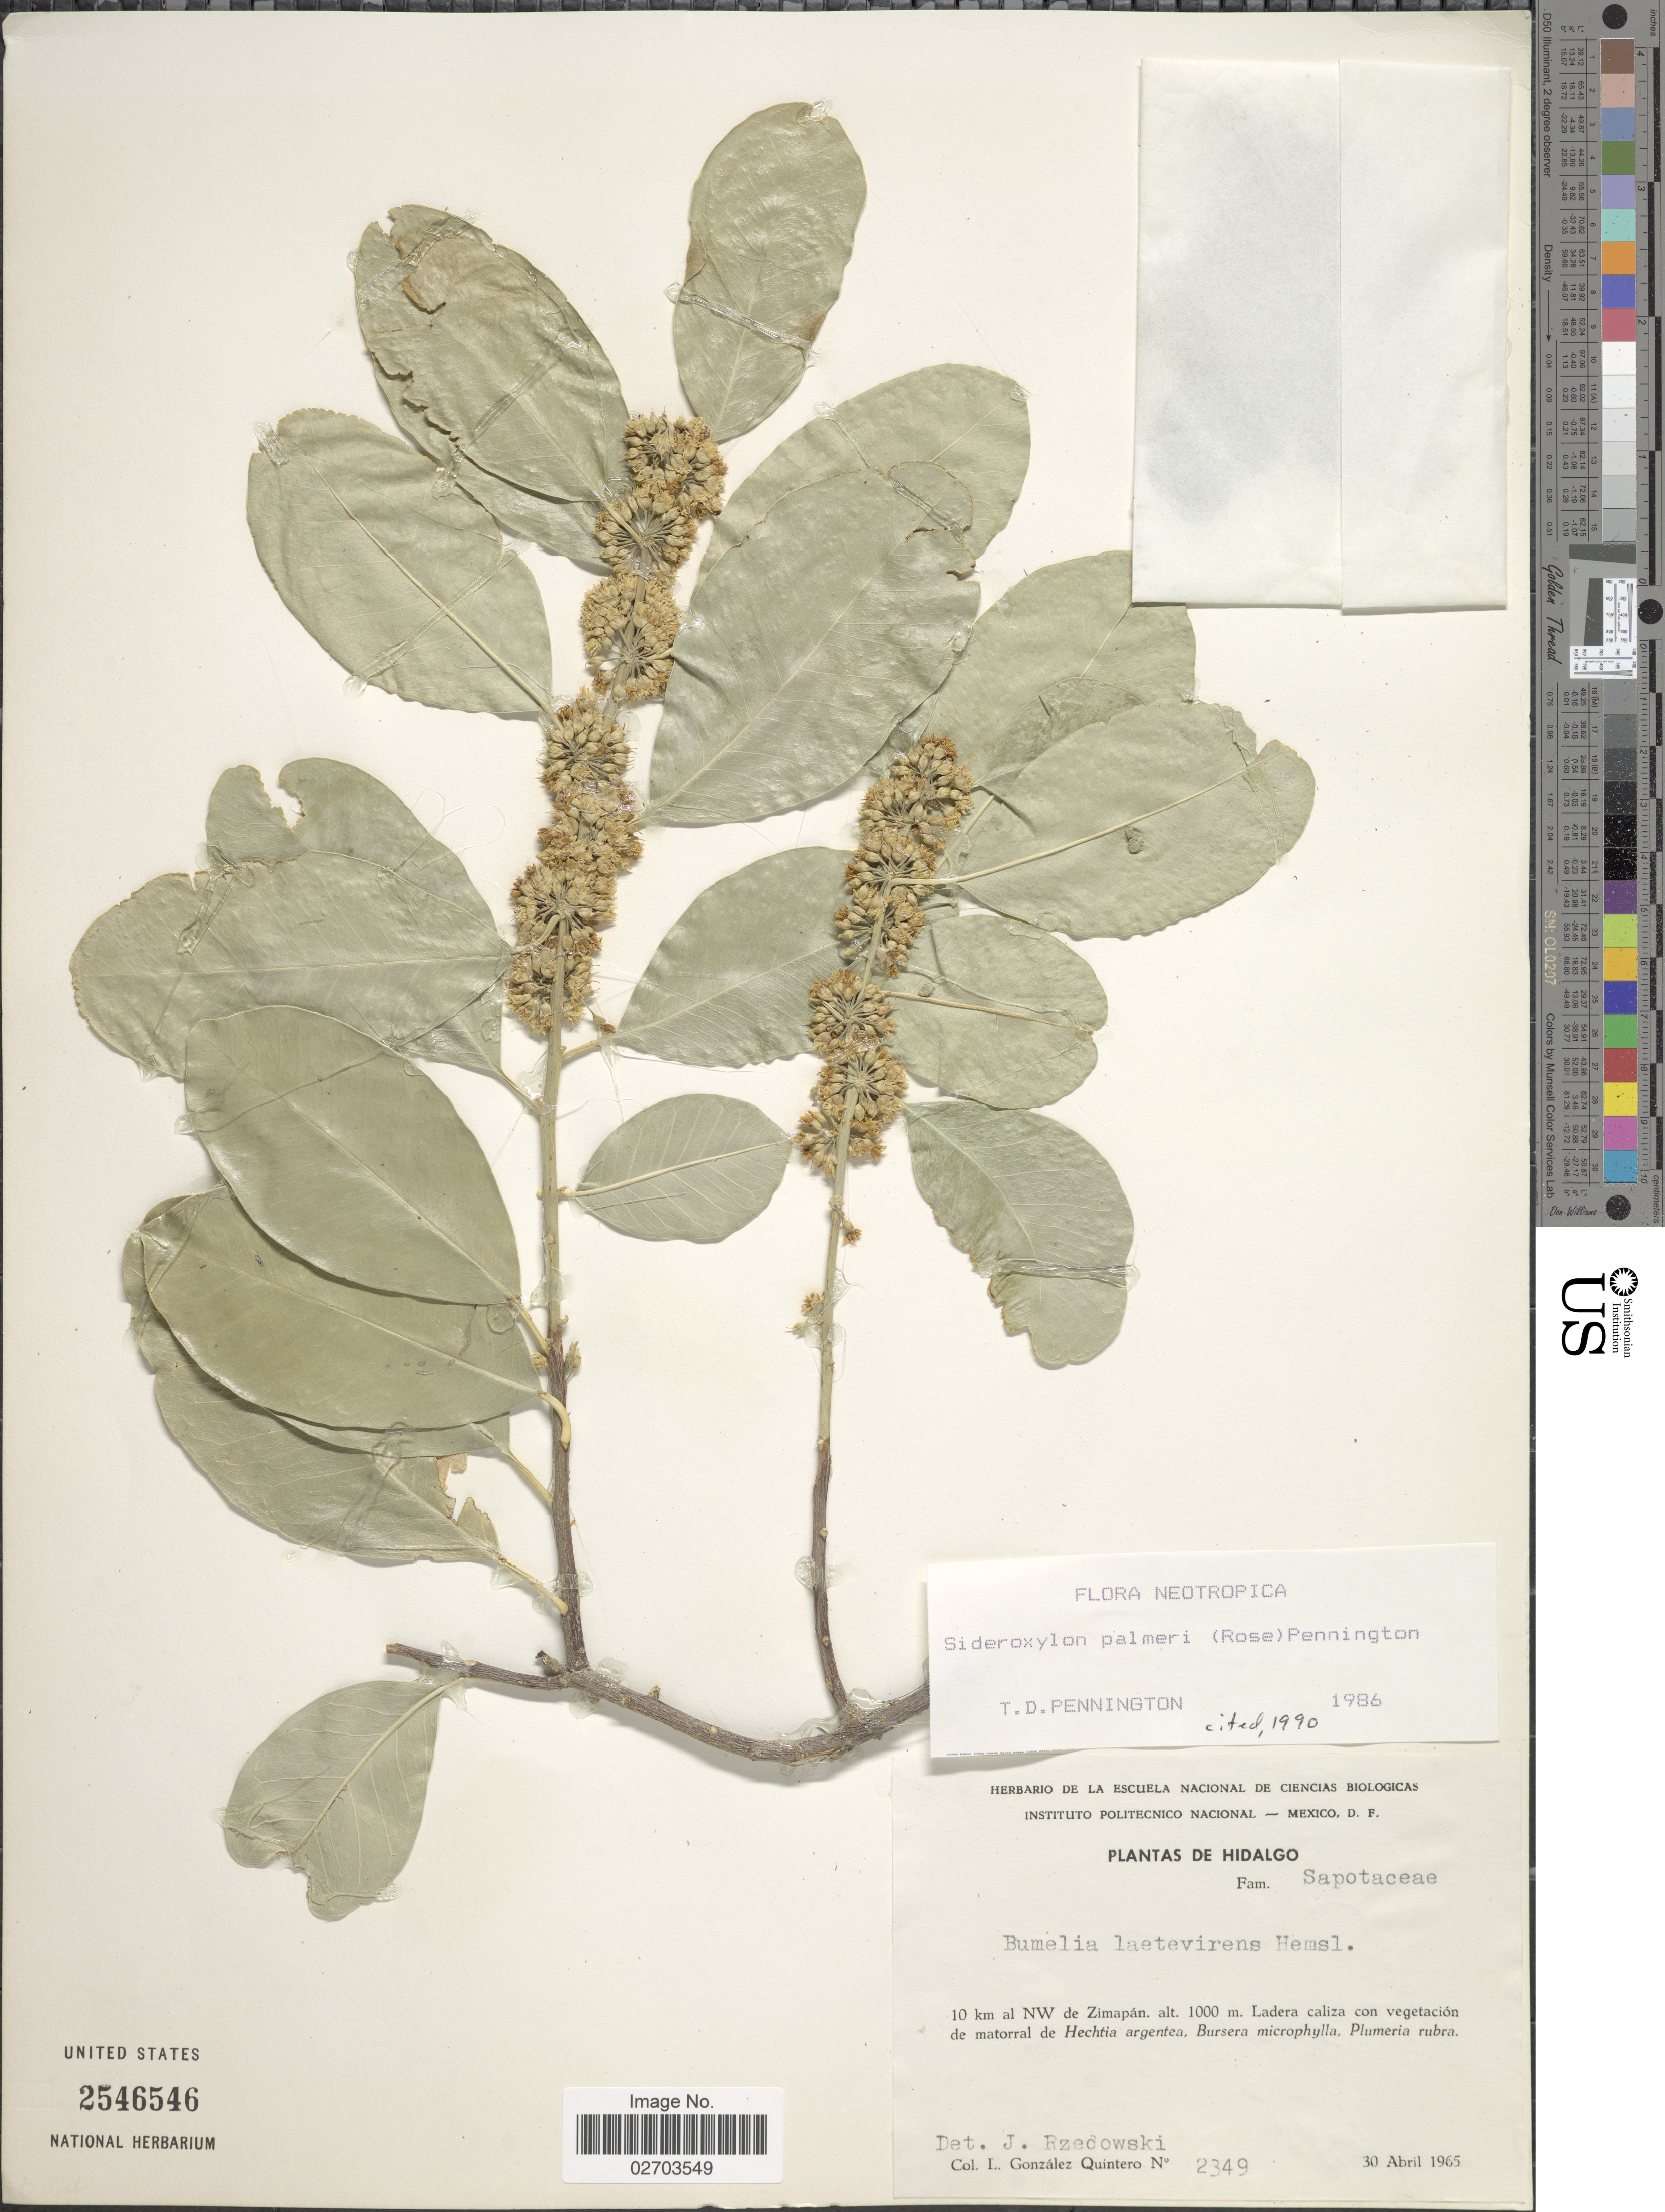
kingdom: Plantae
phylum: Tracheophyta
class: Magnoliopsida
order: Ericales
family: Sapotaceae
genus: Sideroxylon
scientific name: Sideroxylon palmeri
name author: (Rose) T.D. Penn.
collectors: L. González Quintero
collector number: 2349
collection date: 1965-04-30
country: Mexico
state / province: Hidalgo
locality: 10 km al NW de Zimapan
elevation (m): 1000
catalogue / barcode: US 2546546